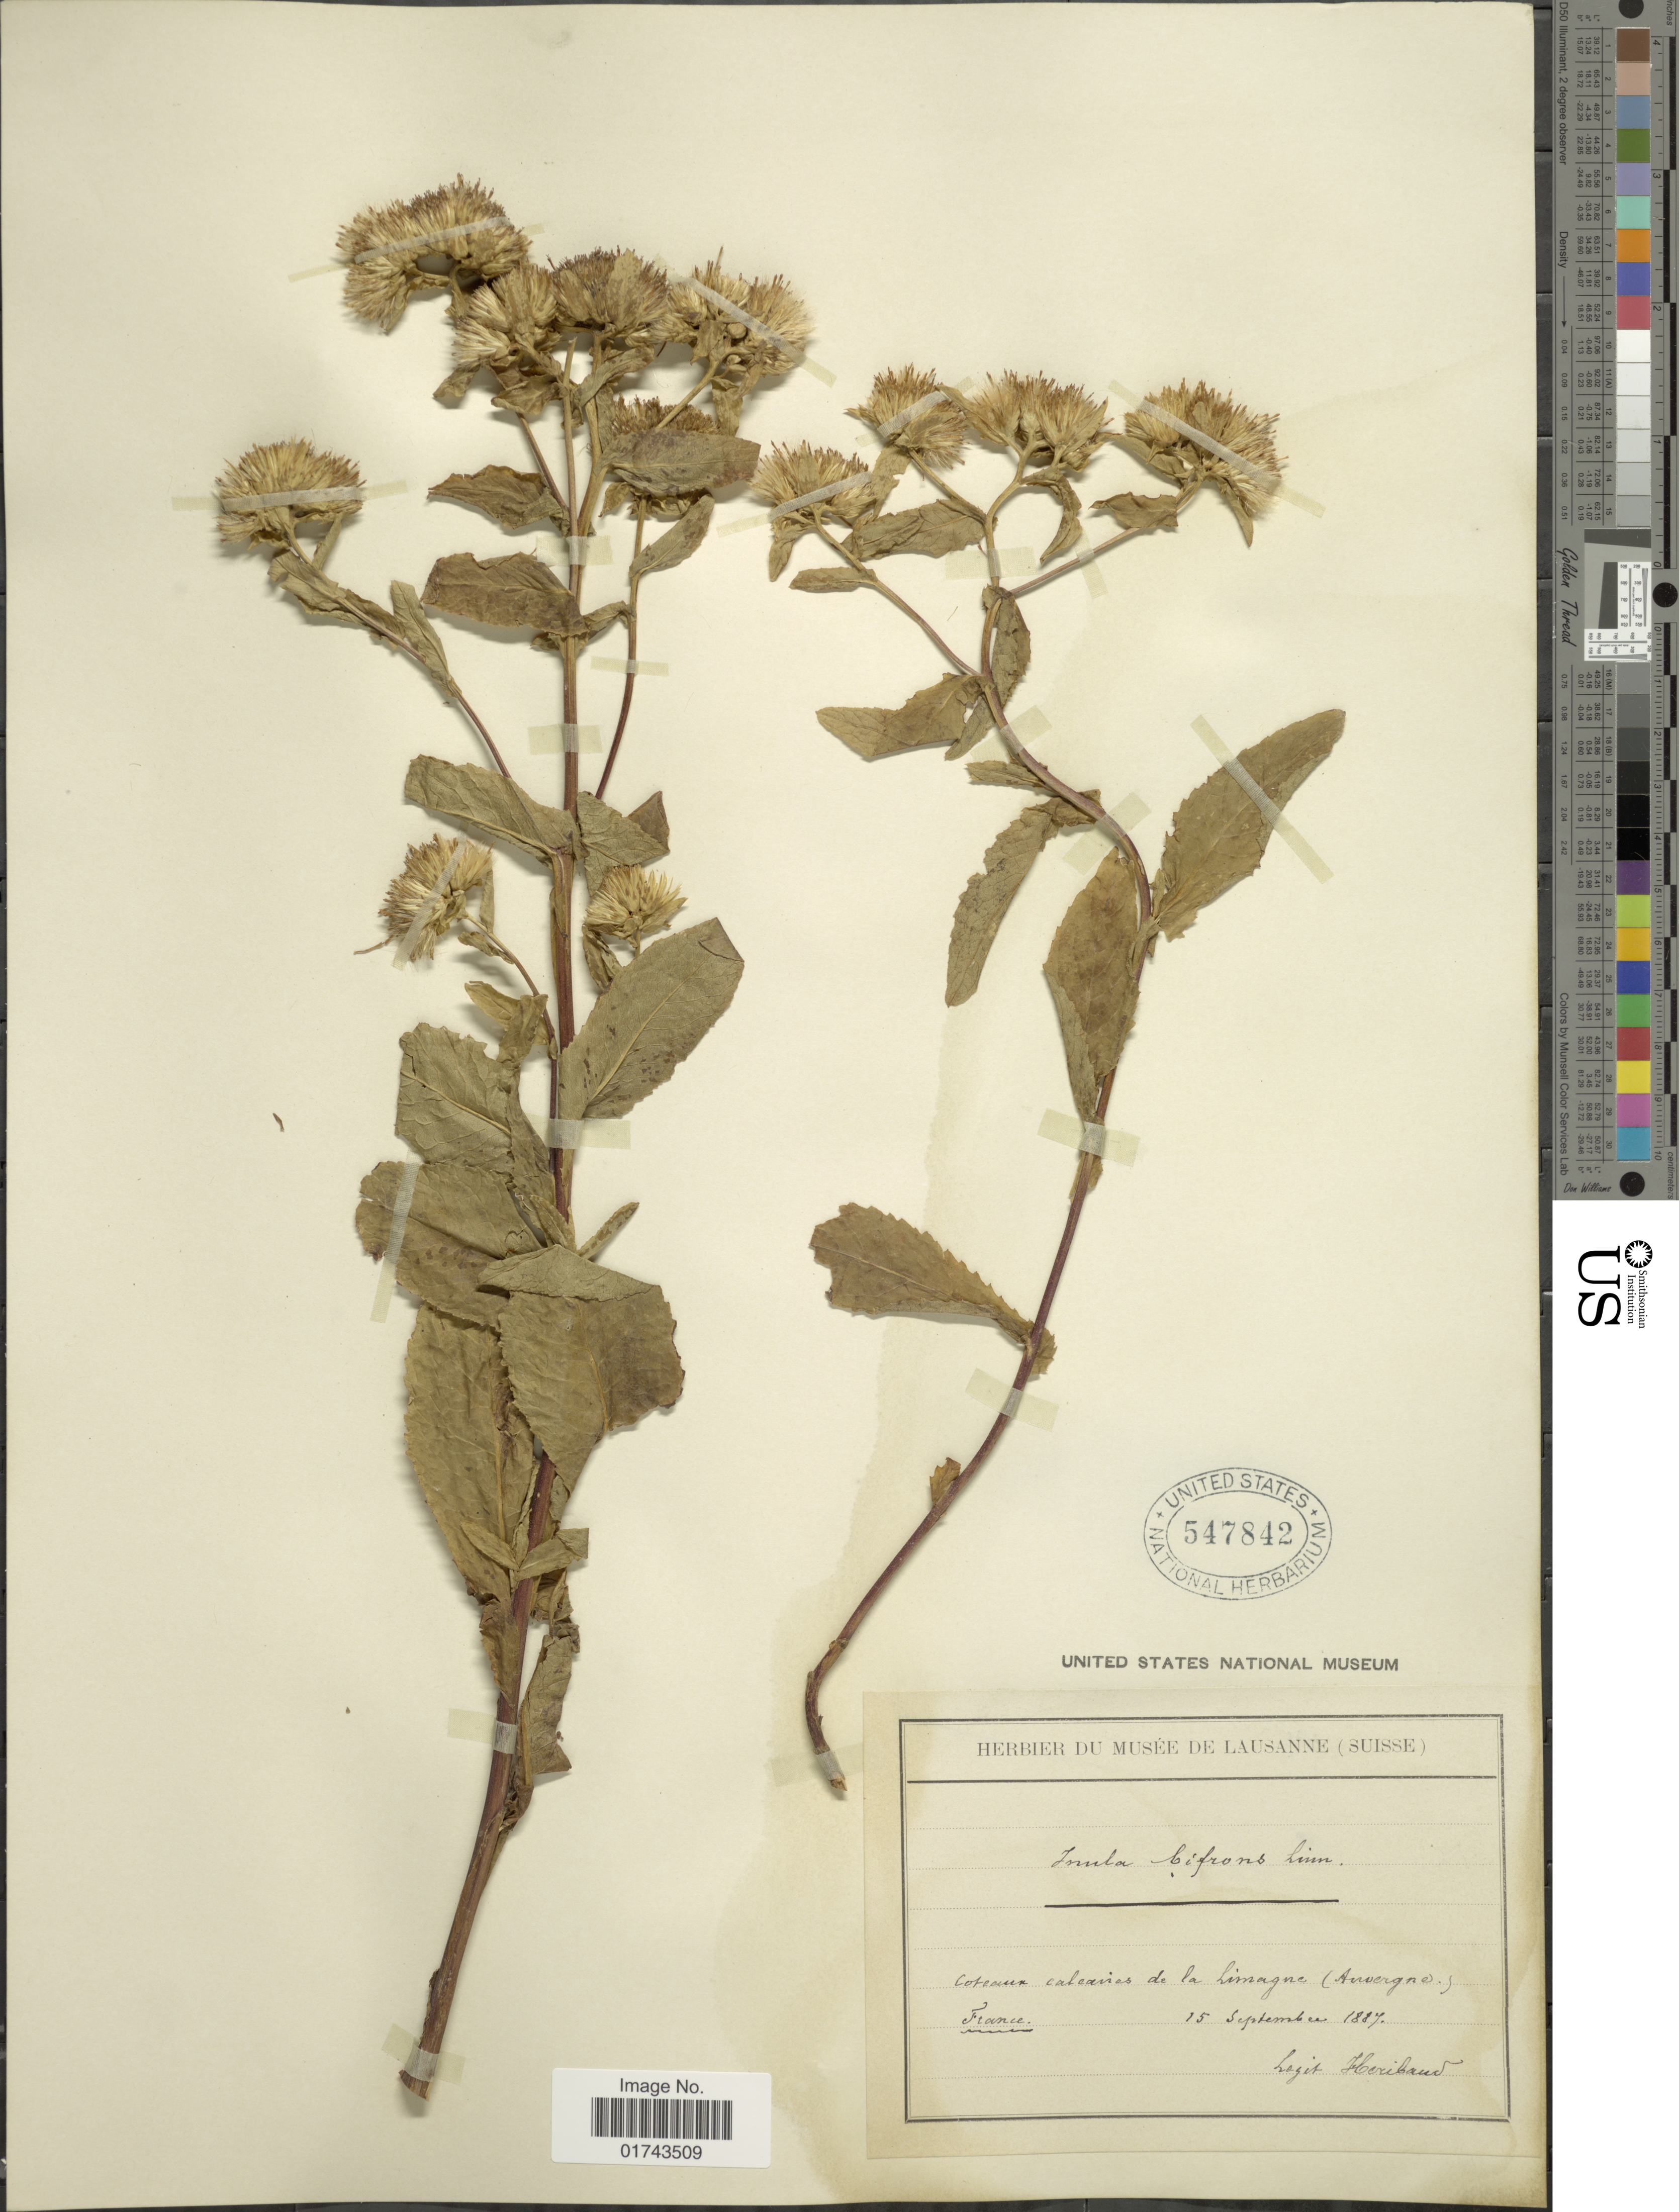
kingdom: Plantae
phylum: Tracheophyta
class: Magnoliopsida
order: Asterales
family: Asteraceae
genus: Inula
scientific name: Inula bifrons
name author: L.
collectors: F. Heriband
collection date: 1887-09-15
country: France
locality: Coteaux calcanies de la Limagne (Anvergne) [interpreted]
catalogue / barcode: US 547842